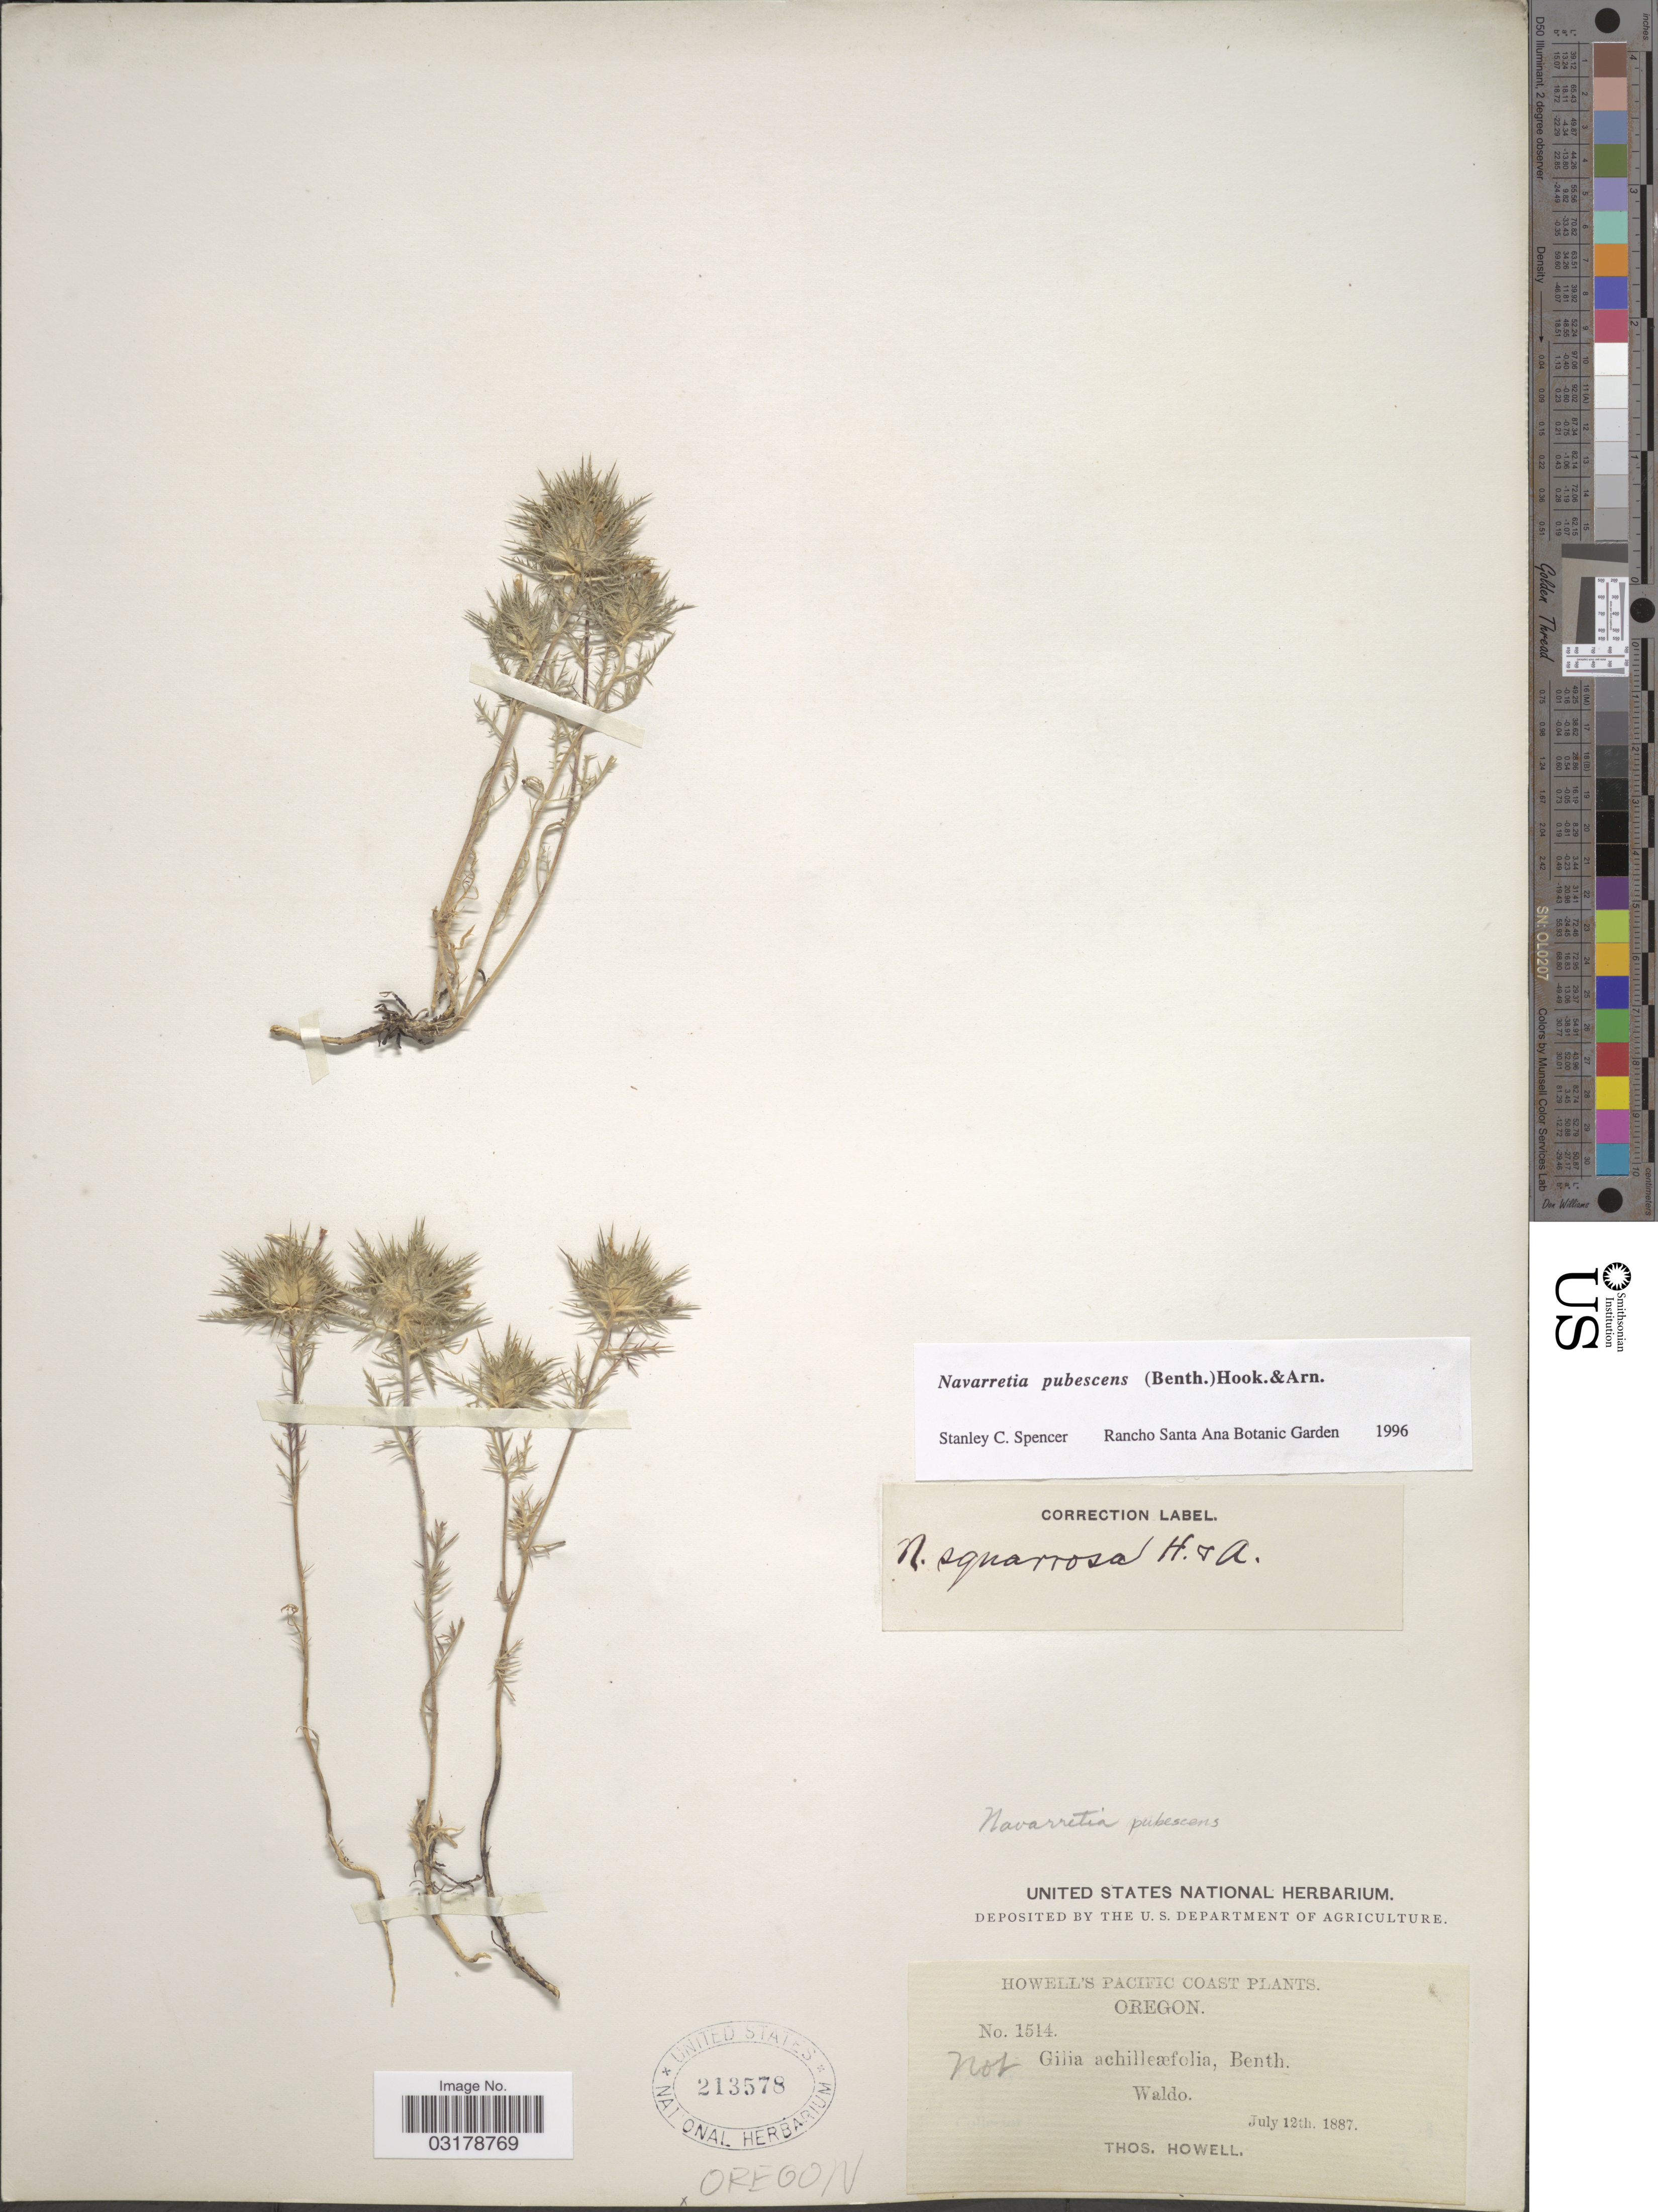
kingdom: Plantae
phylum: Tracheophyta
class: Magnoliopsida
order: Ericales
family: Polemoniaceae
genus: Navarretia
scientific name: Navarretia pubescens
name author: (Benth.) Hook. & Arn.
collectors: T. Howell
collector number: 1514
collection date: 1887-07-12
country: United States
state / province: Oregon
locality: Pacific Coast. Waldo.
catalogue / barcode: US 213578